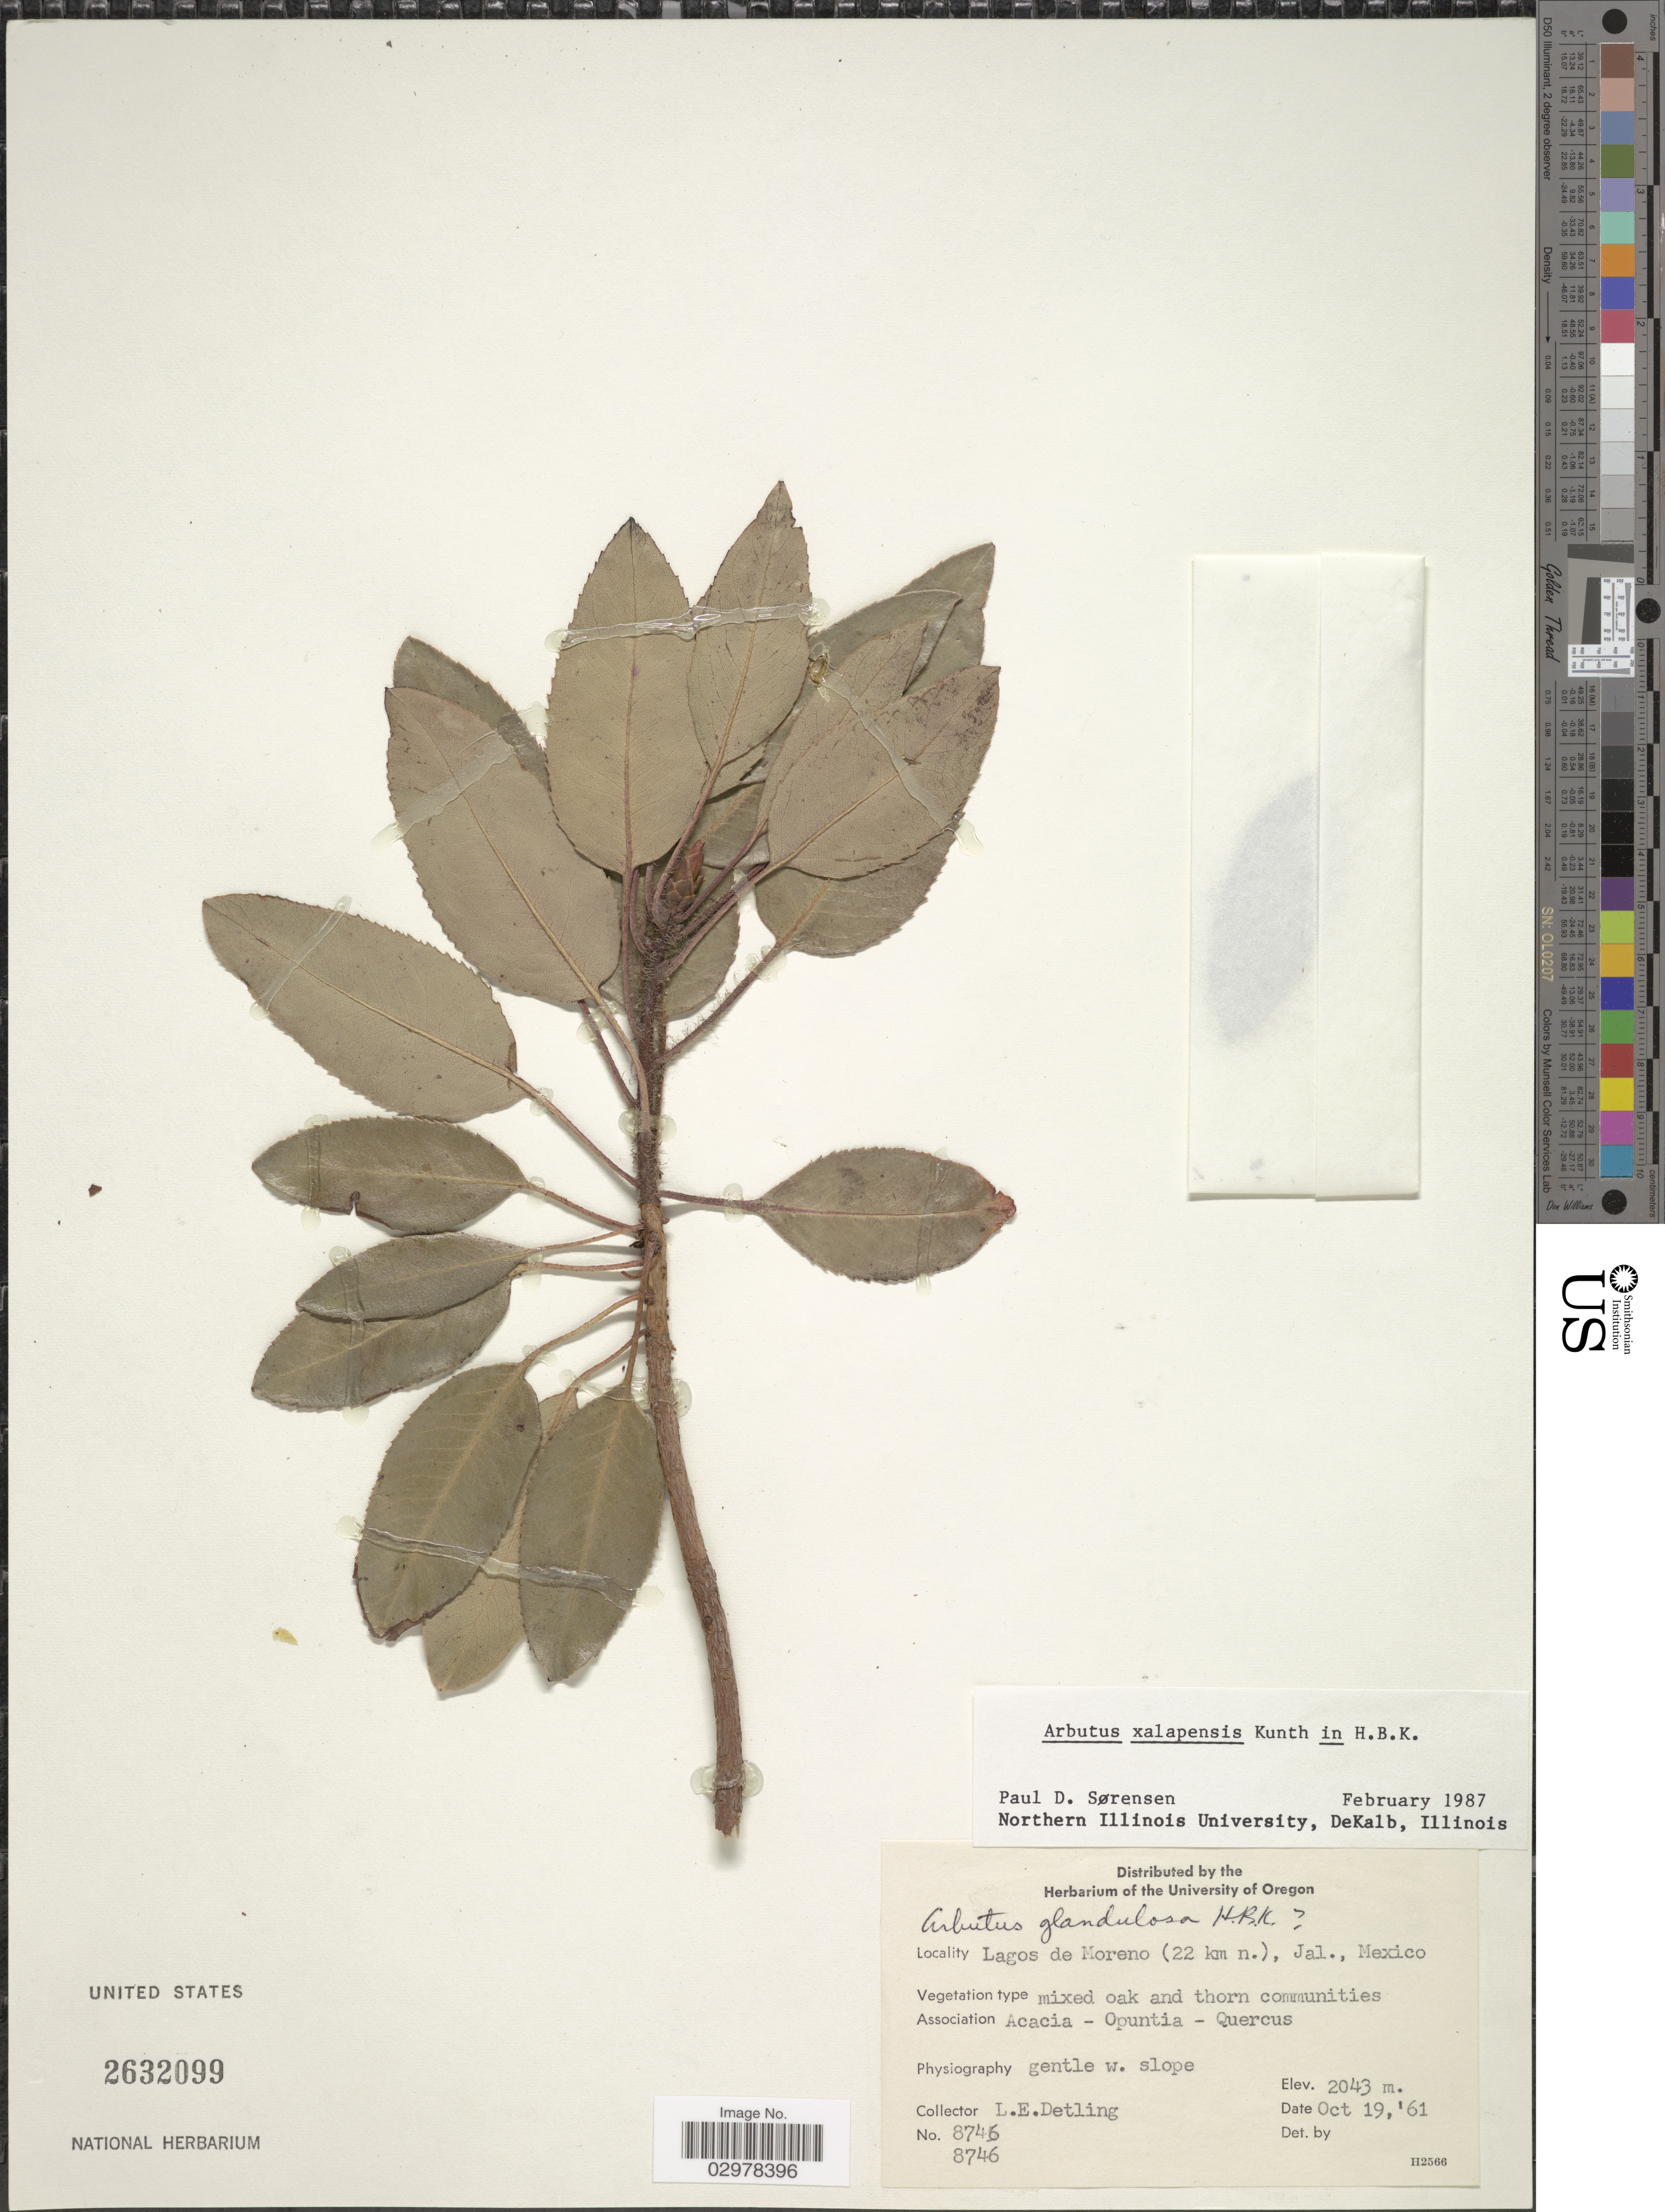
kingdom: Plantae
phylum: Tracheophyta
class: Magnoliopsida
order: Ericales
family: Ericaceae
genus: Arbutus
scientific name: Arbutus xalapensis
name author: Kunth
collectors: L. E. Detling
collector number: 8746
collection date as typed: Transcribed d/m/y: 19/10/61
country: Mexico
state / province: Jalisco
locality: Lagos de Moreno (22 km n.).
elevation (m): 2043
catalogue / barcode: US 2632099